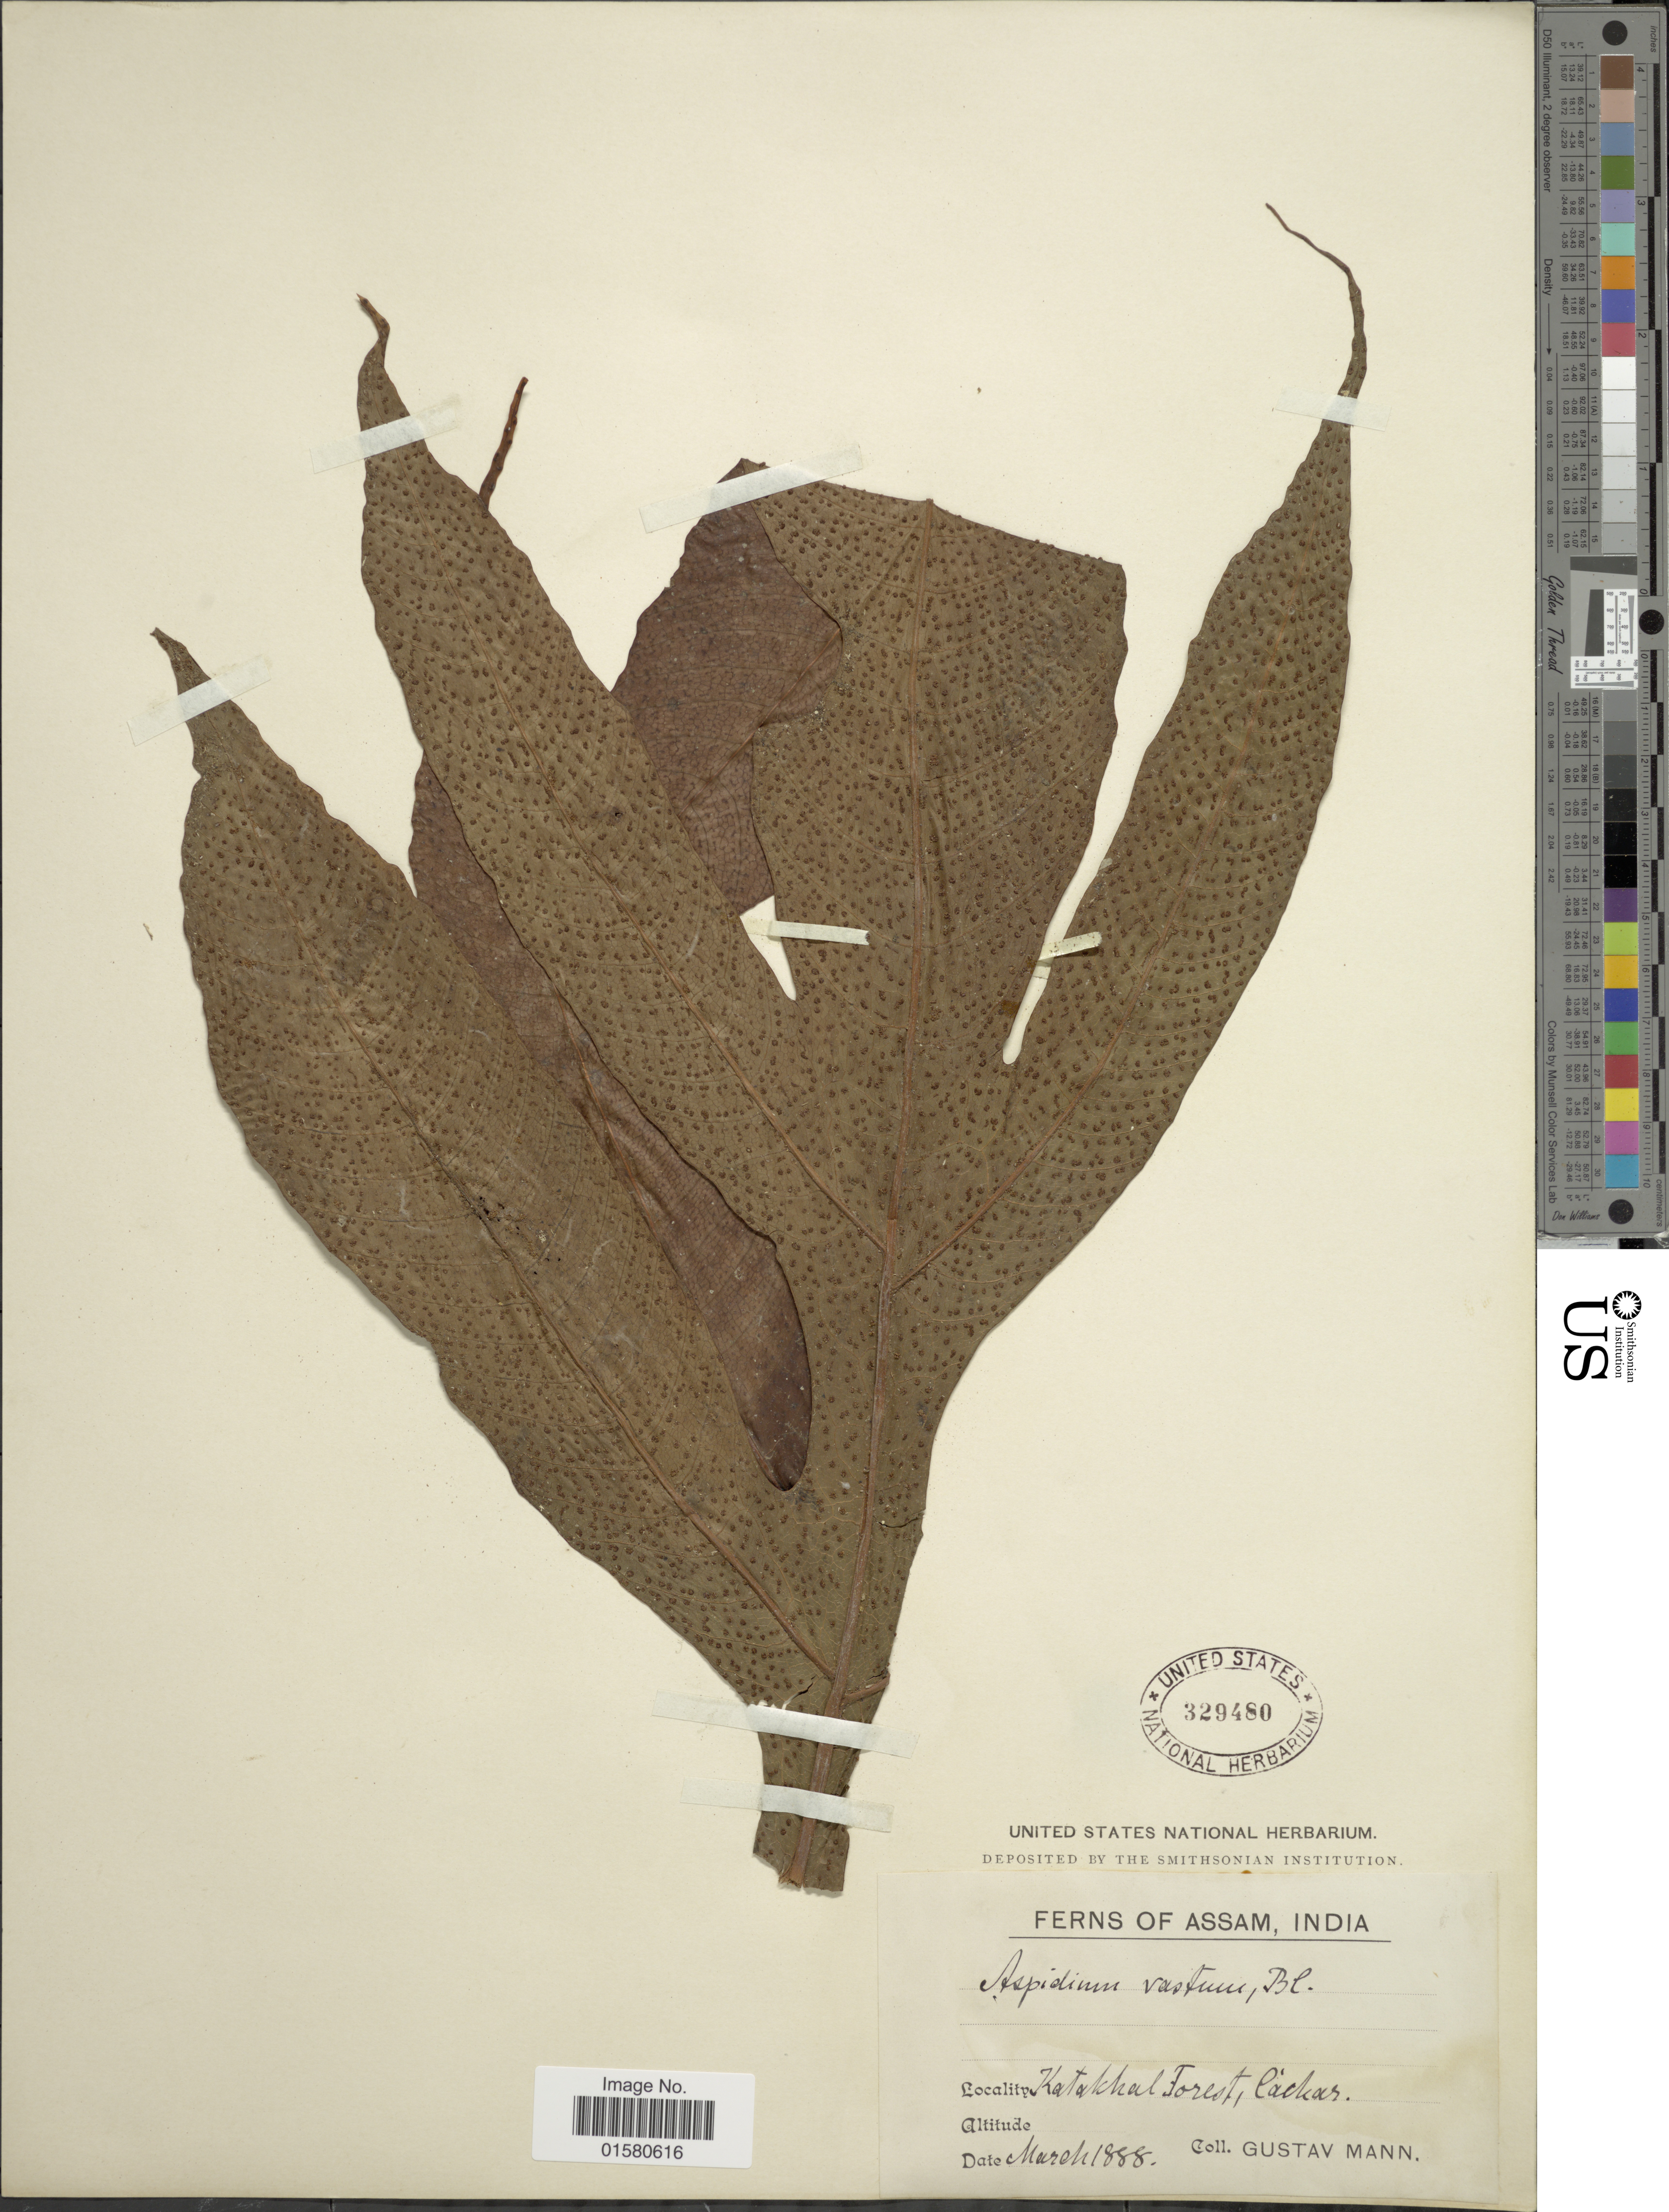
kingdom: Plantae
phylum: Tracheophyta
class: Polypodiopsida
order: Polypodiales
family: Tectariaceae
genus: Tectaria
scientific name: Tectaria vasta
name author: (Bedd.) Copel.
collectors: G. Mann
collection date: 1888-03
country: India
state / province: Assam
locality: Katakhal Forest, Cachar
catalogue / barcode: US 329480